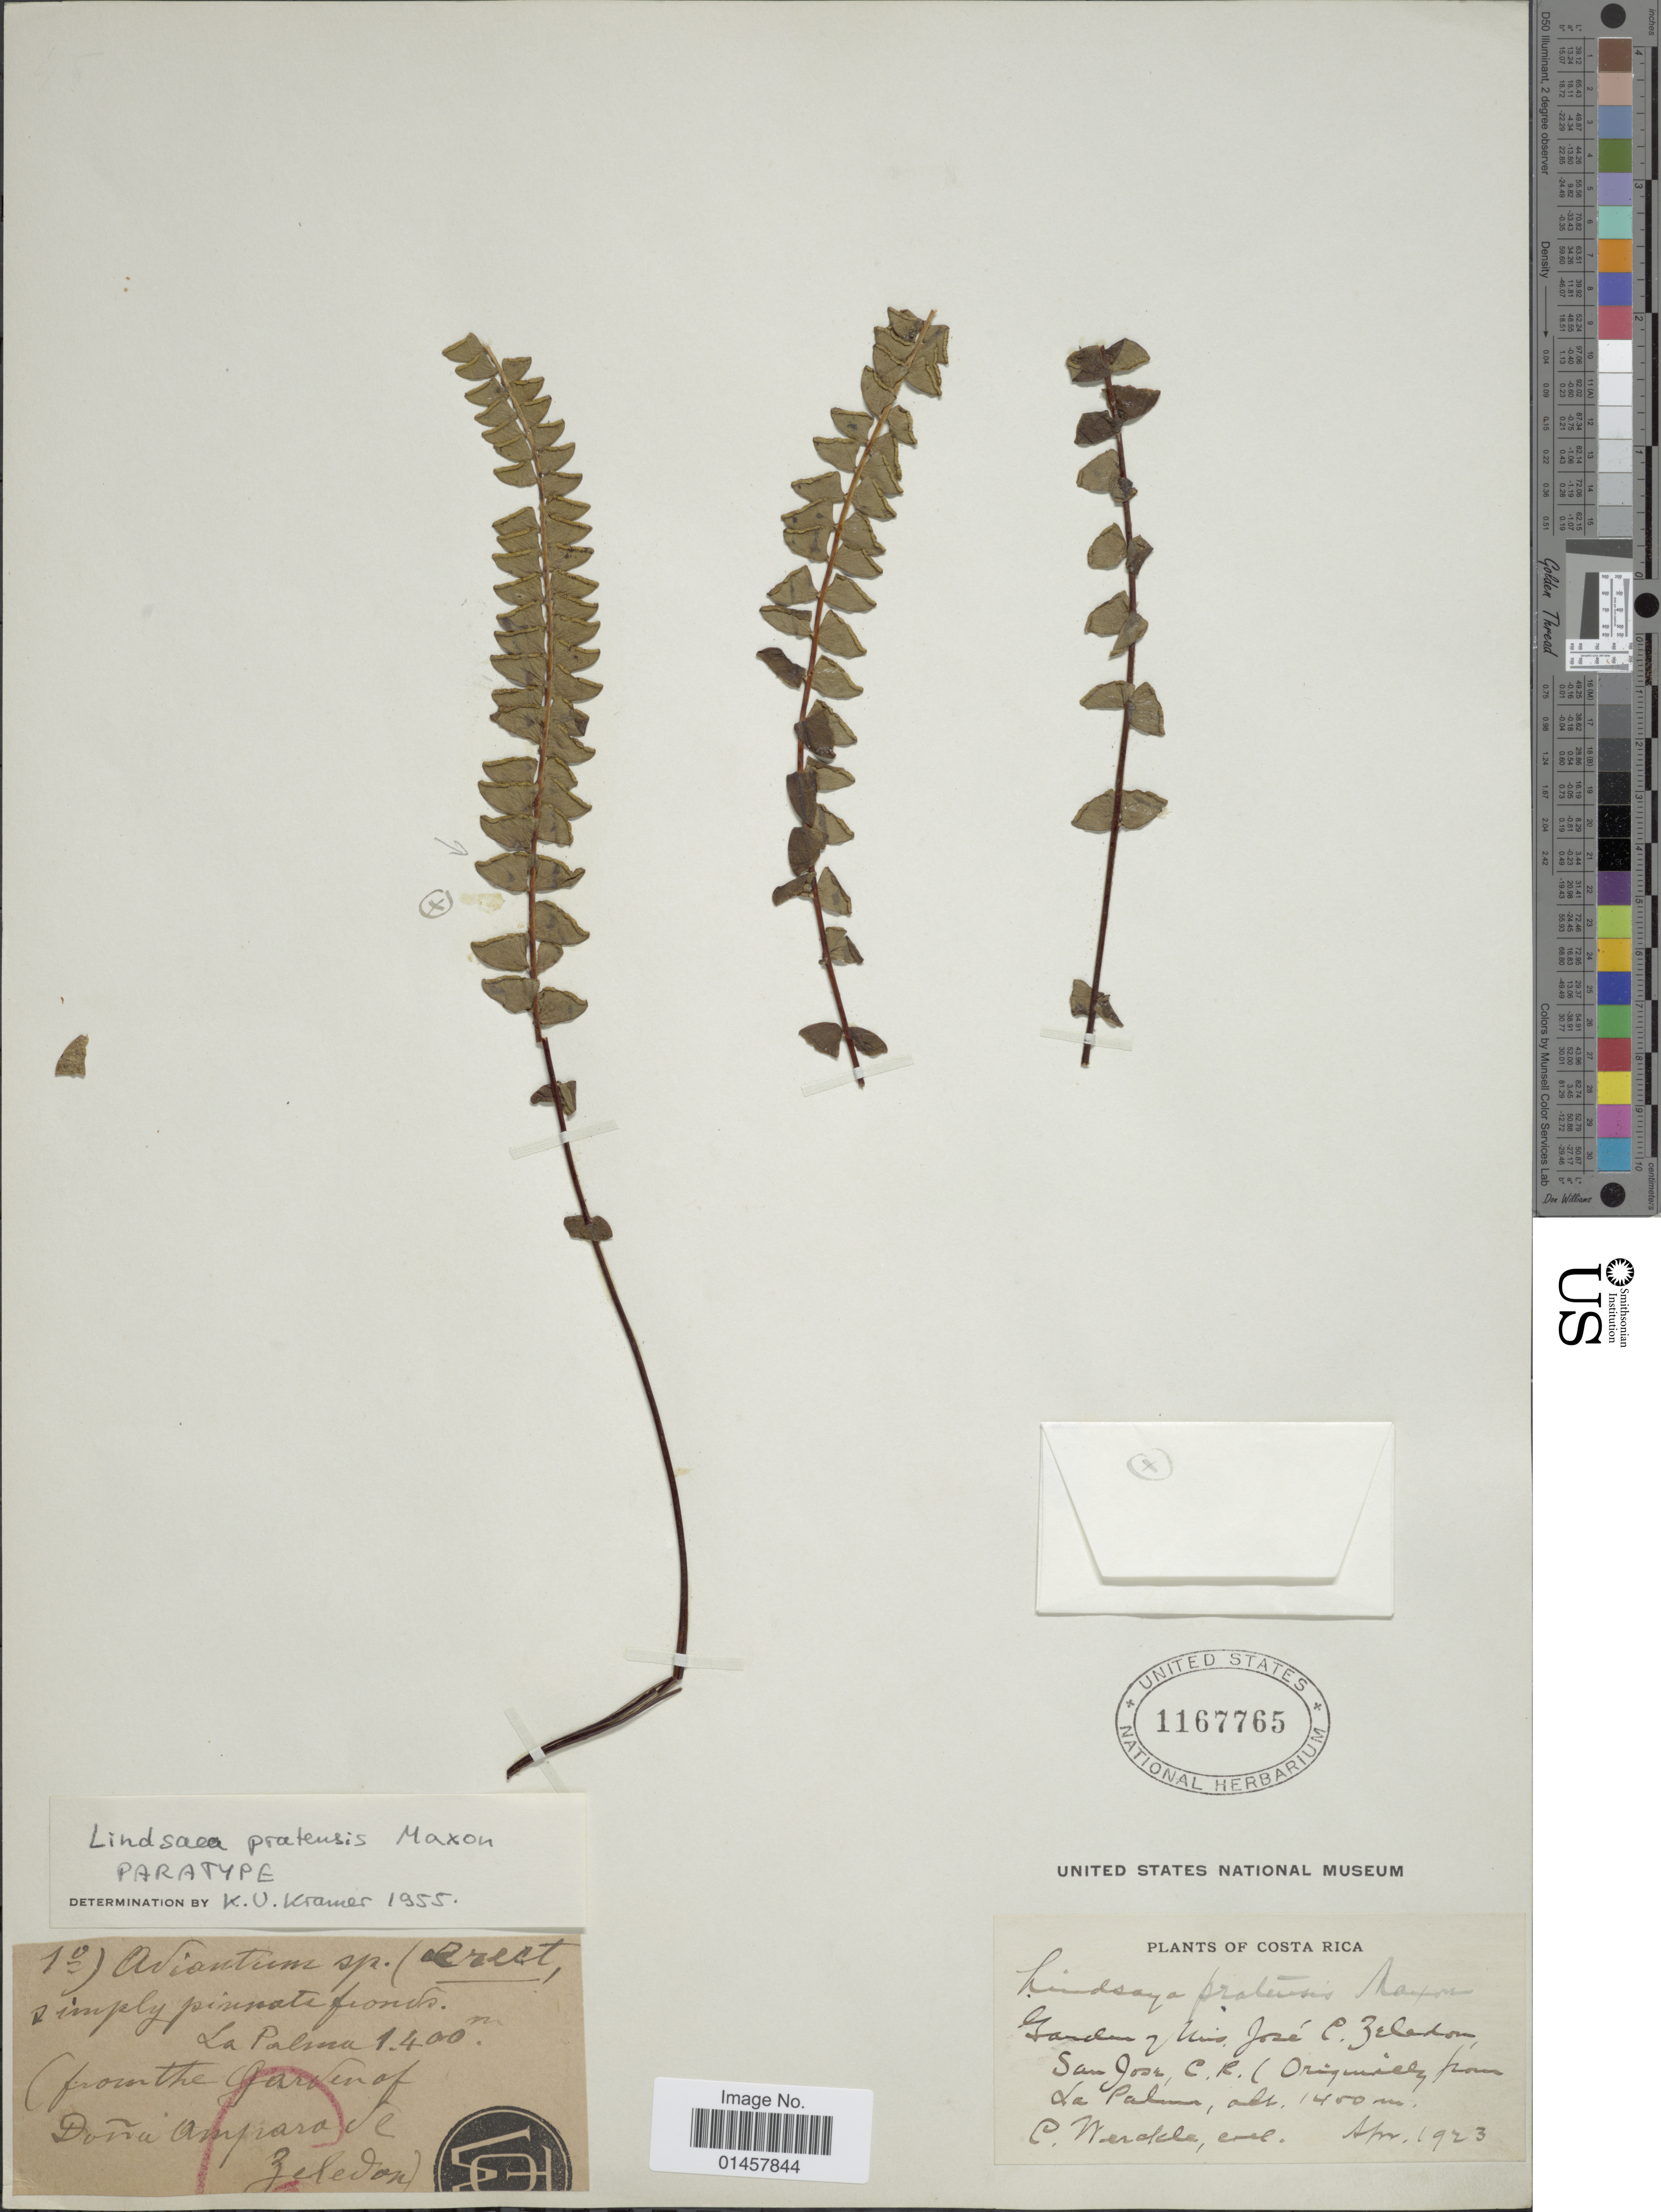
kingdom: Plantae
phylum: Tracheophyta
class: Polypodiopsida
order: Polypodiales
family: Lindsaeaceae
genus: Lindsaea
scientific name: Lindsaea pratensis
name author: Maxon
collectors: C. Wercklé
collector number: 10*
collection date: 1923-04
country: Costa Rica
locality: Garden of Mrs. San Jose, C.R.(originally from La Palma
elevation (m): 1400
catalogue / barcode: US 1167765